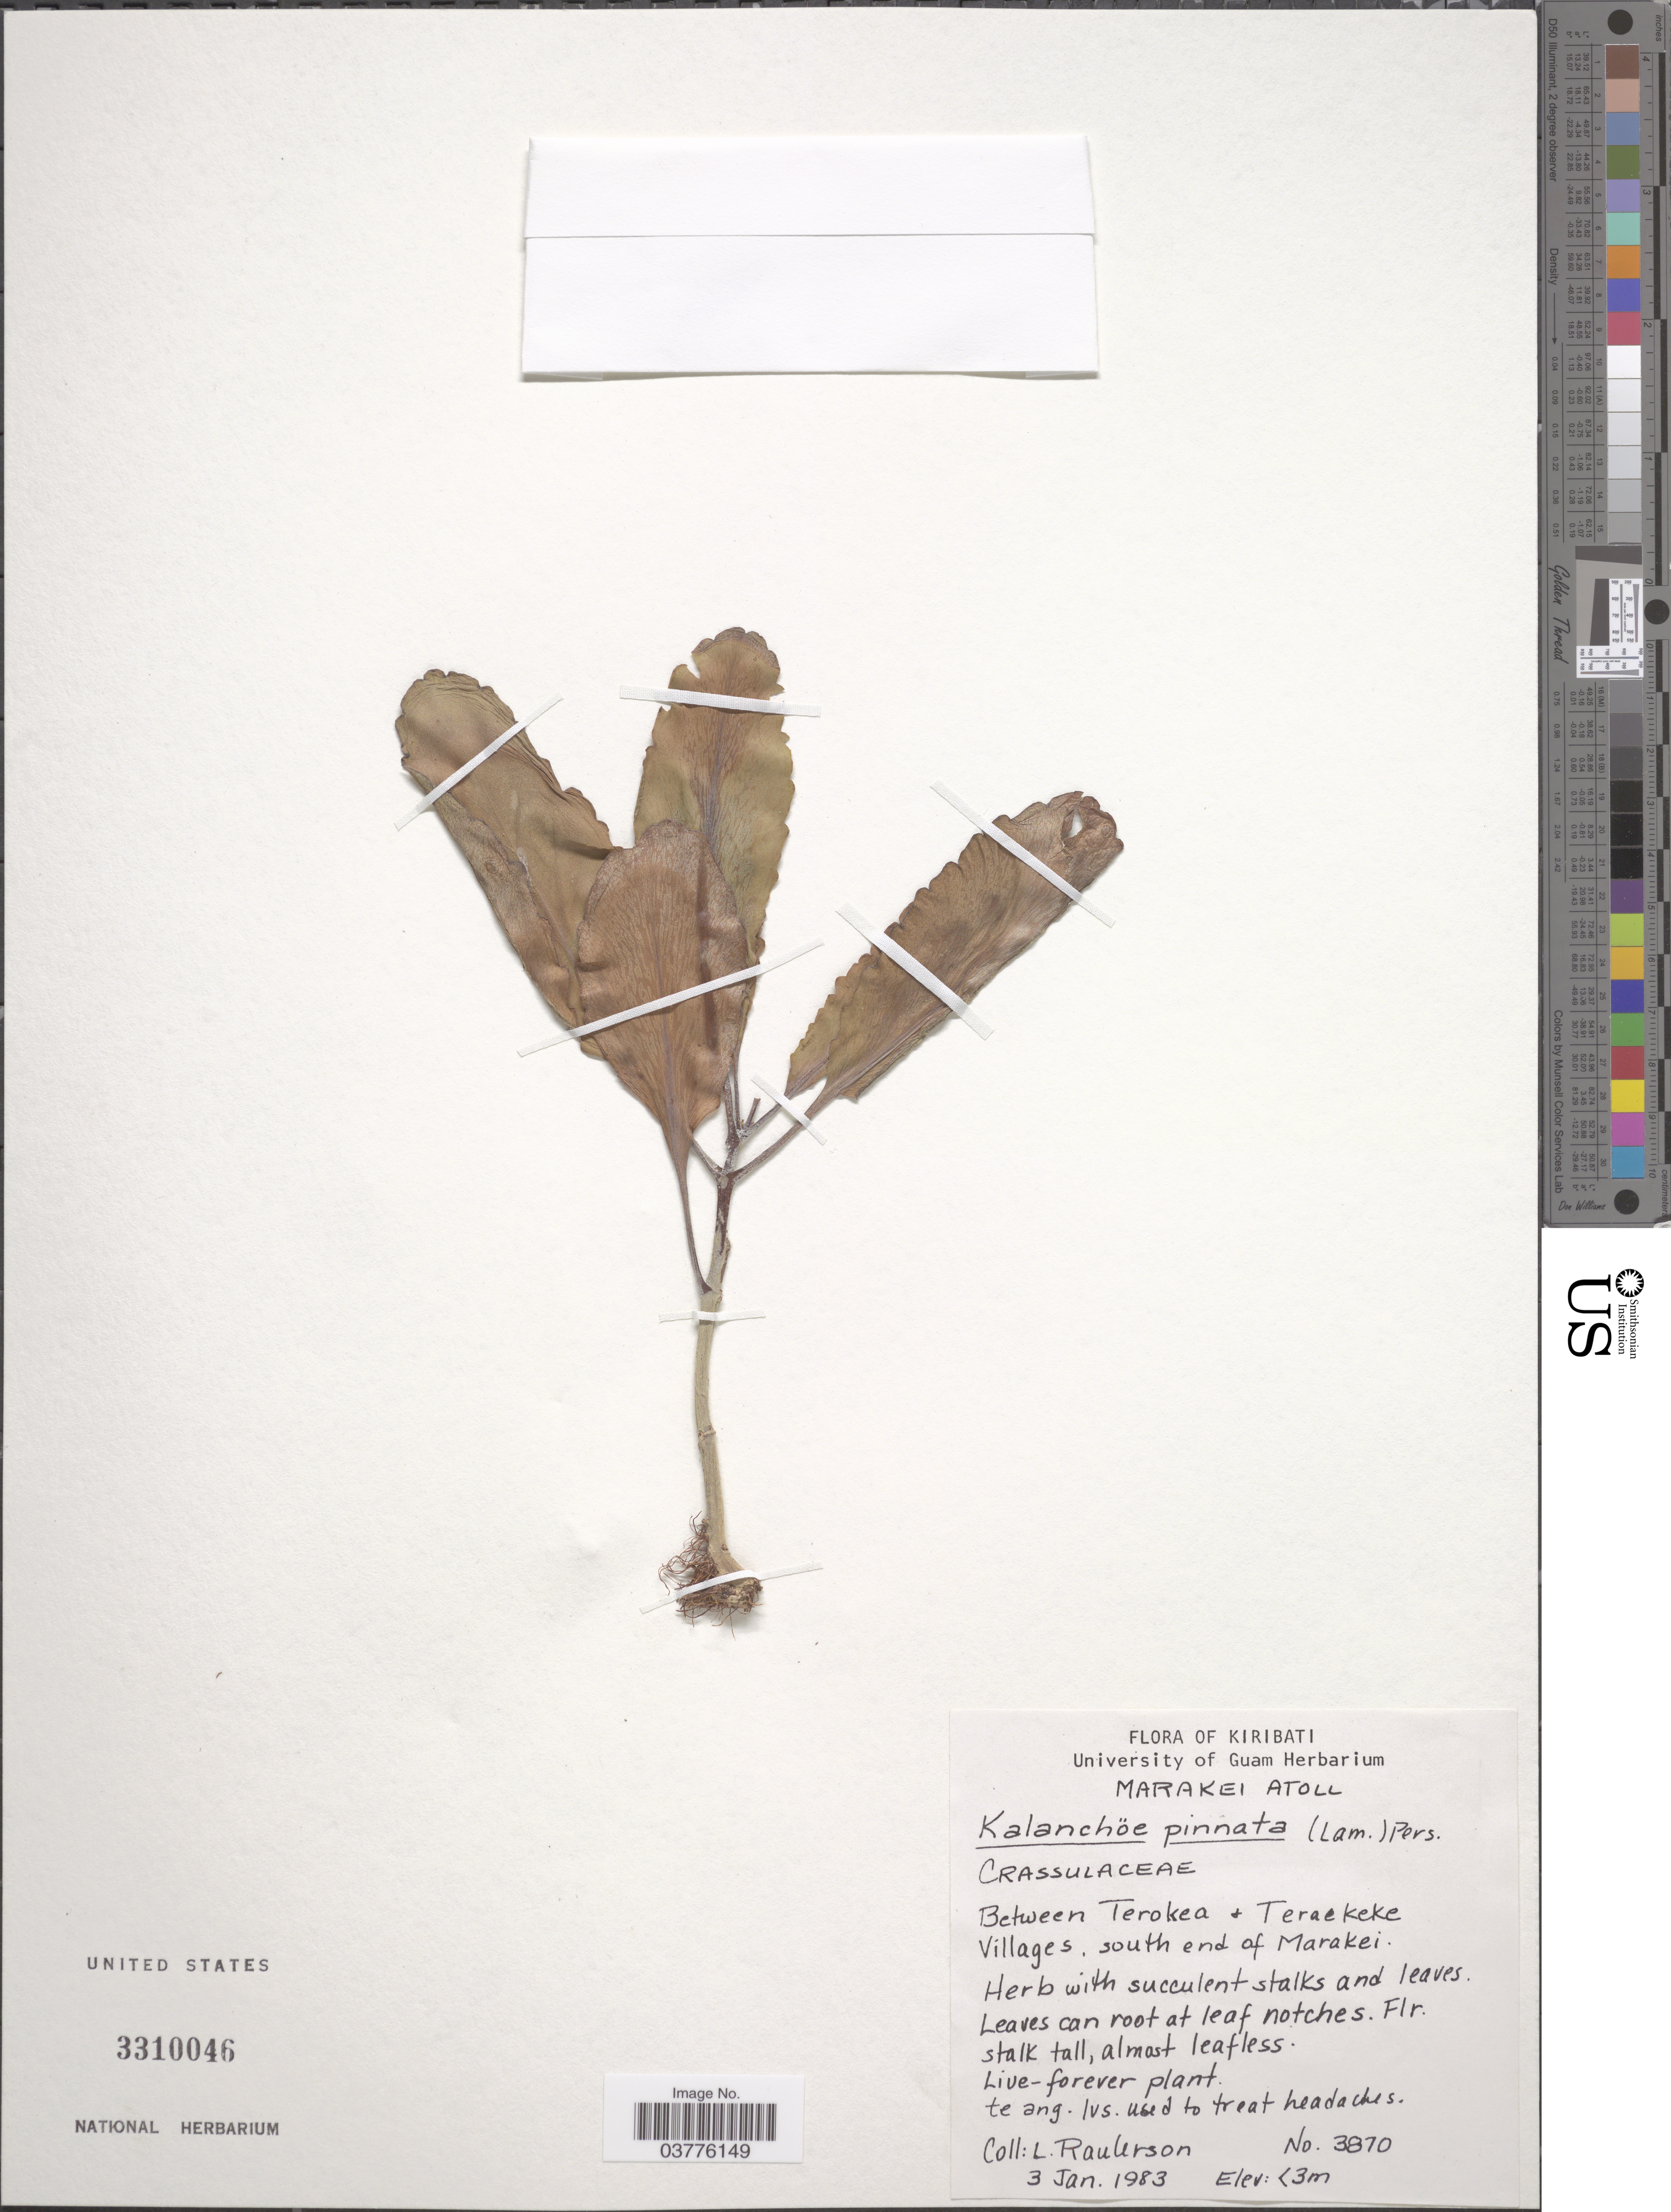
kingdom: Plantae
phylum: Tracheophyta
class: Magnoliopsida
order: Saxifragales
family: Crassulaceae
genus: Kalanchoe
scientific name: Kalanchoe pinnata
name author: (Lam.) Pers.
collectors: L. Raulerson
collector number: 3870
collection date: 1983-01-03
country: Kiribati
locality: Marakei Atoll. Between Terokea & Teraekeke Villages, south end of Marakei.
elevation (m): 3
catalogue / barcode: US 3310046